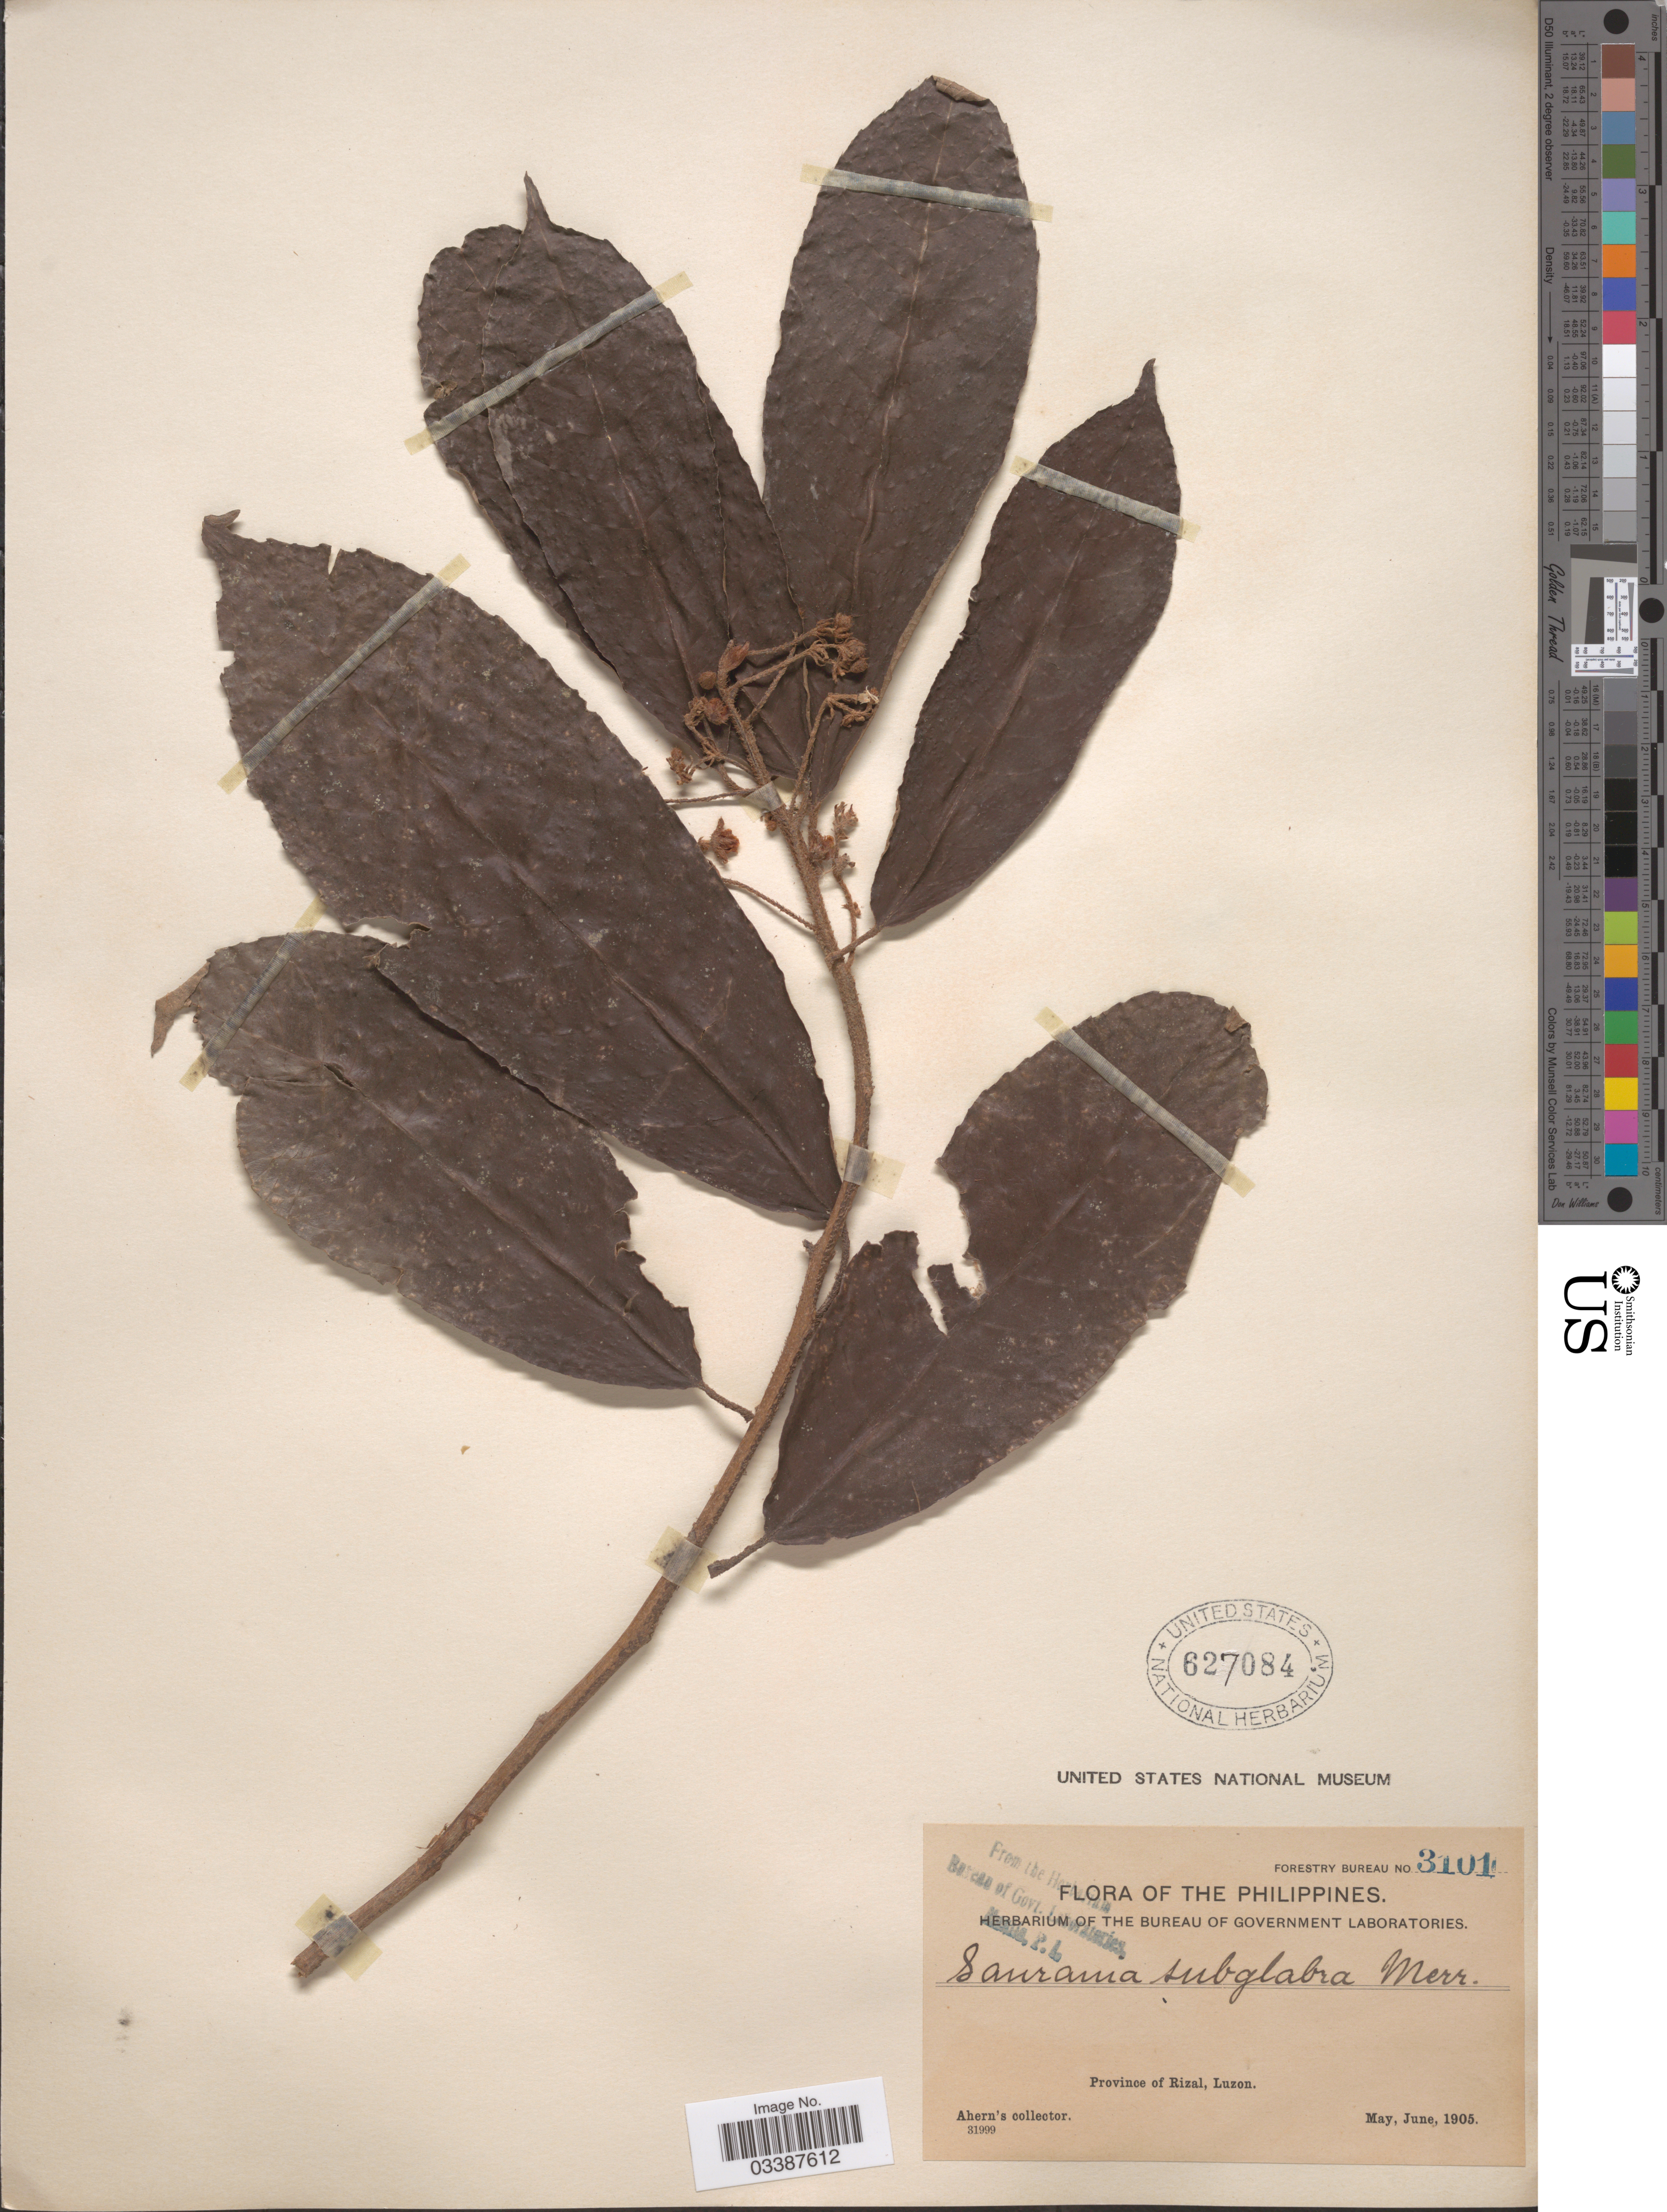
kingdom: Plantae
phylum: Tracheophyta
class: Magnoliopsida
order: Ericales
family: Actinidiaceae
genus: Saurauia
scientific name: Saurauia polysperma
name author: Merr.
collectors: Ahern's collector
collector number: Forestry Bureau 3101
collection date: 1905-05/1905-06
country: Philippines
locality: Province of Rizal, Luzon.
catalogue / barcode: US 627084